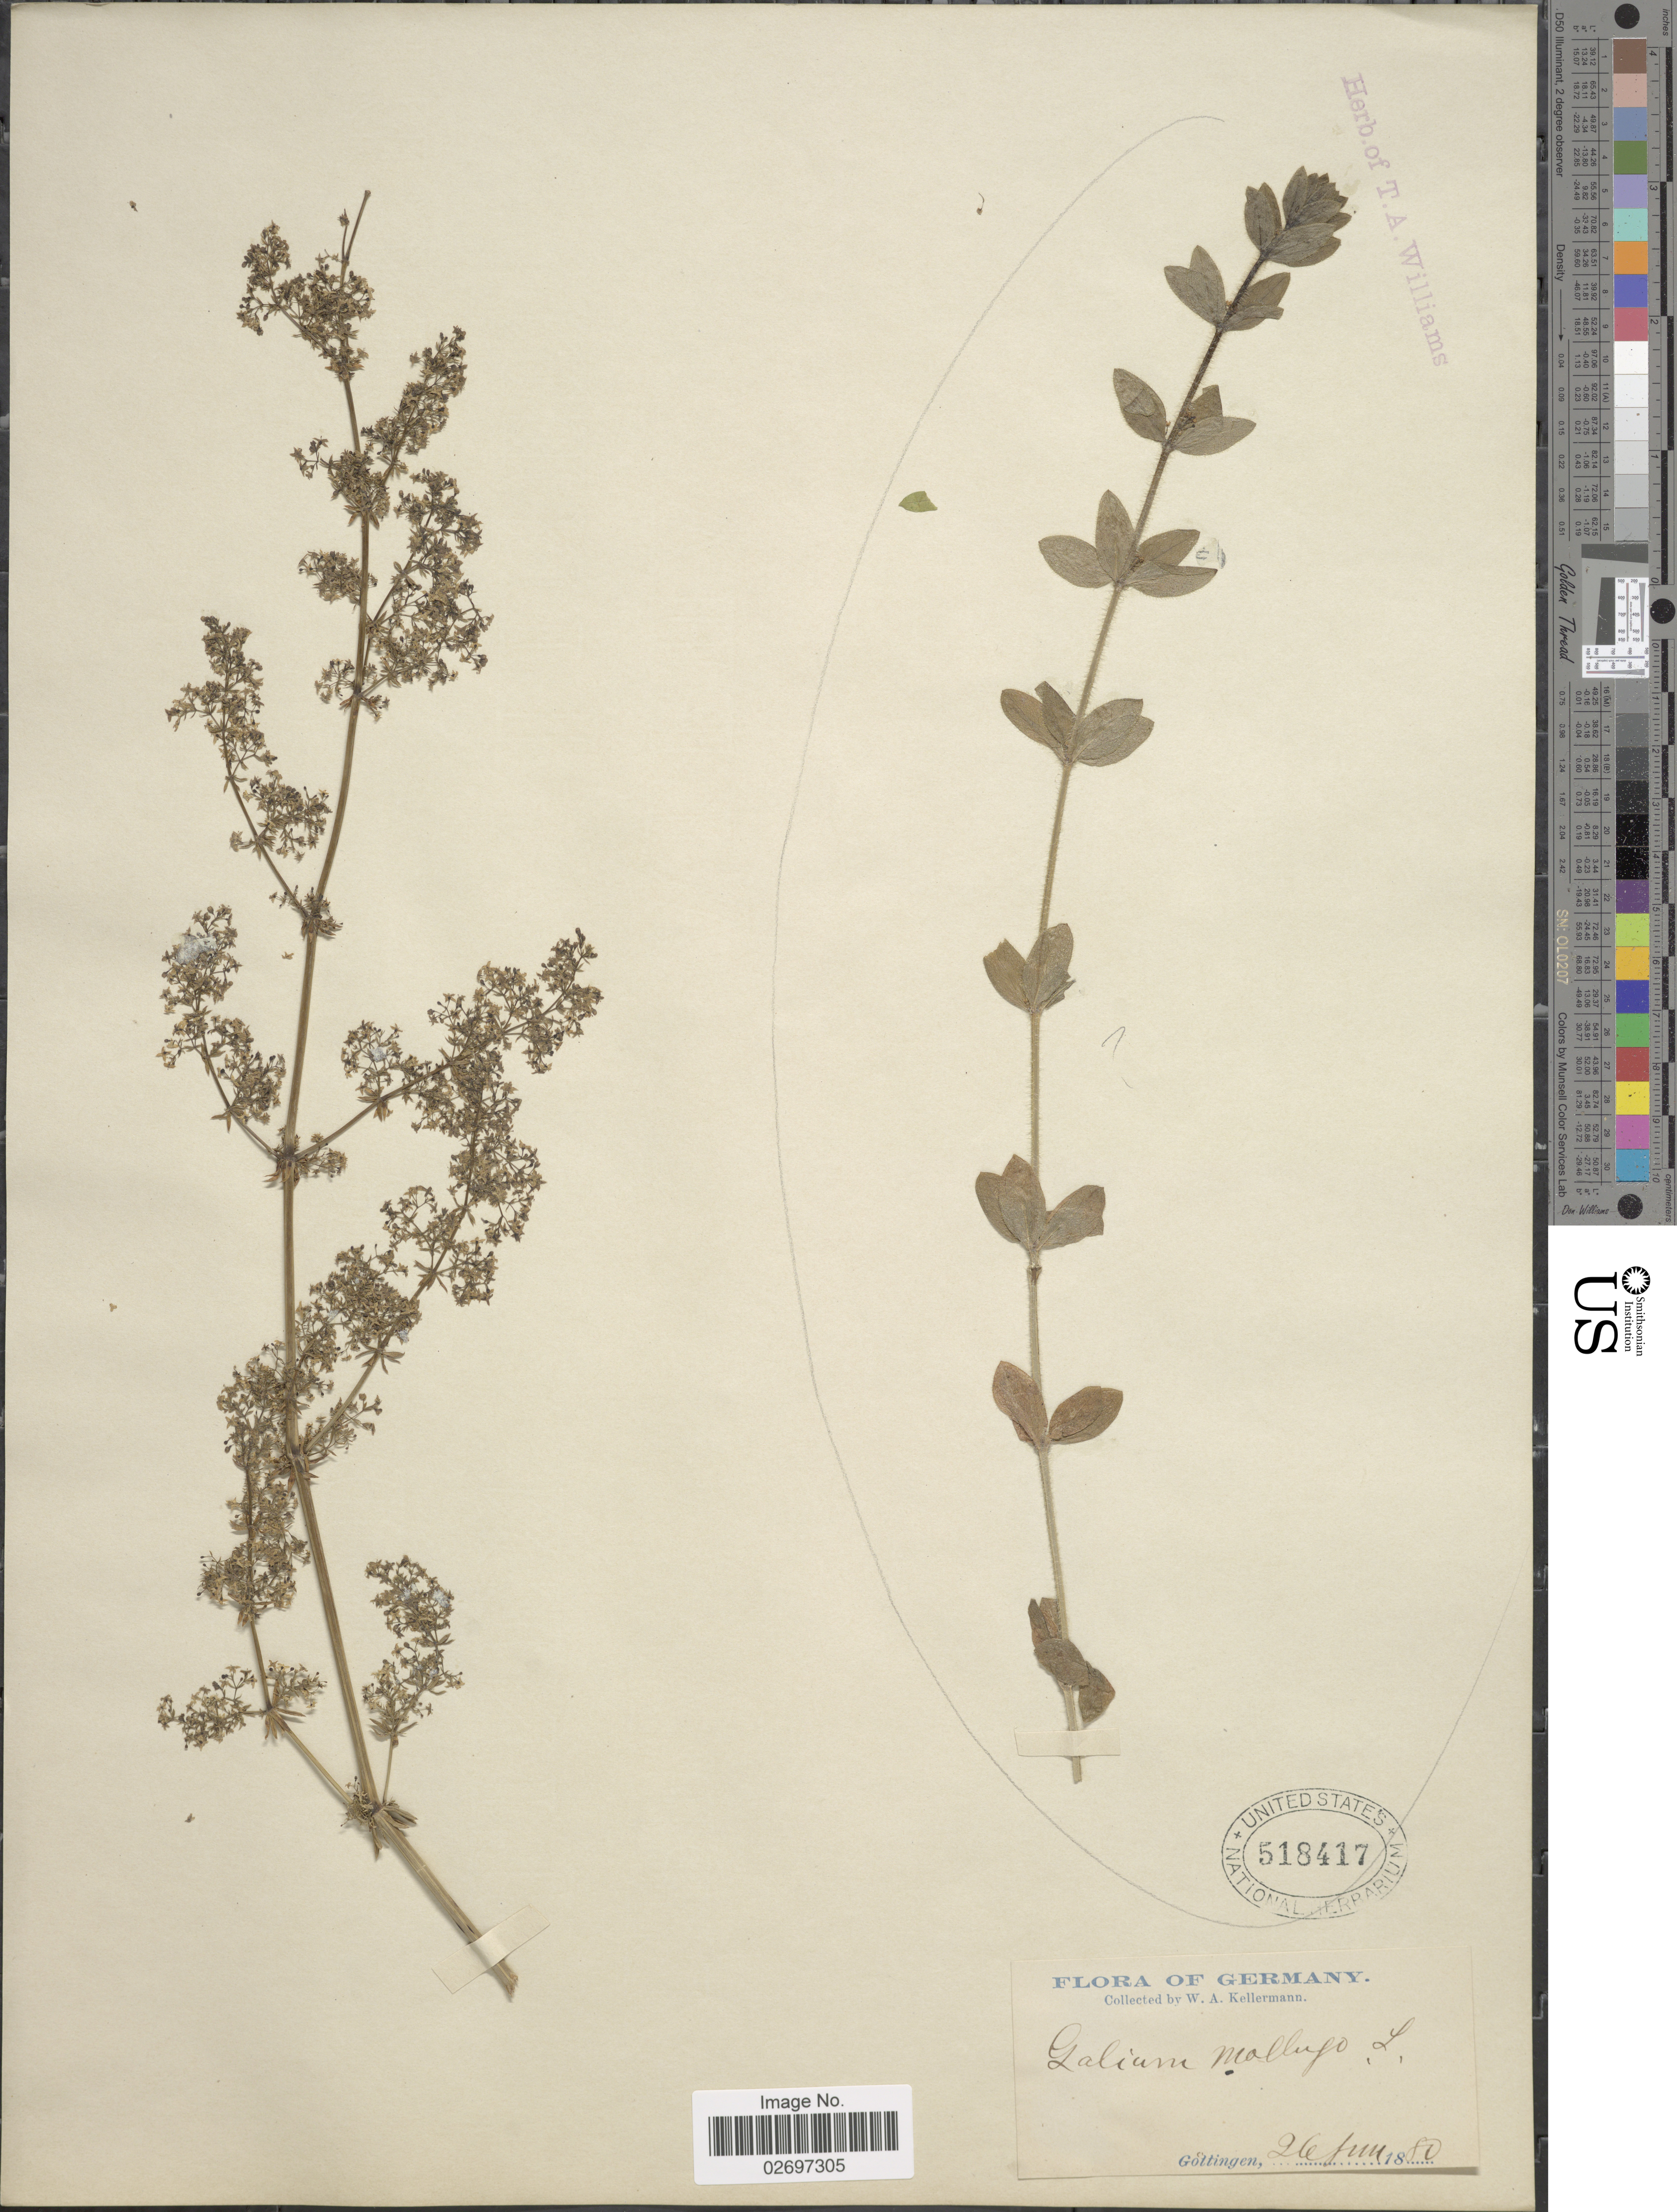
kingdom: Plantae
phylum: Tracheophyta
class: Magnoliopsida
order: Gentianales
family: Rubiaceae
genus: Galium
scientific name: Galium mollugo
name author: L.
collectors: W. Kellerman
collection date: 1880-06-26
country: Germany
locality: Gottingen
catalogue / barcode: US 518417